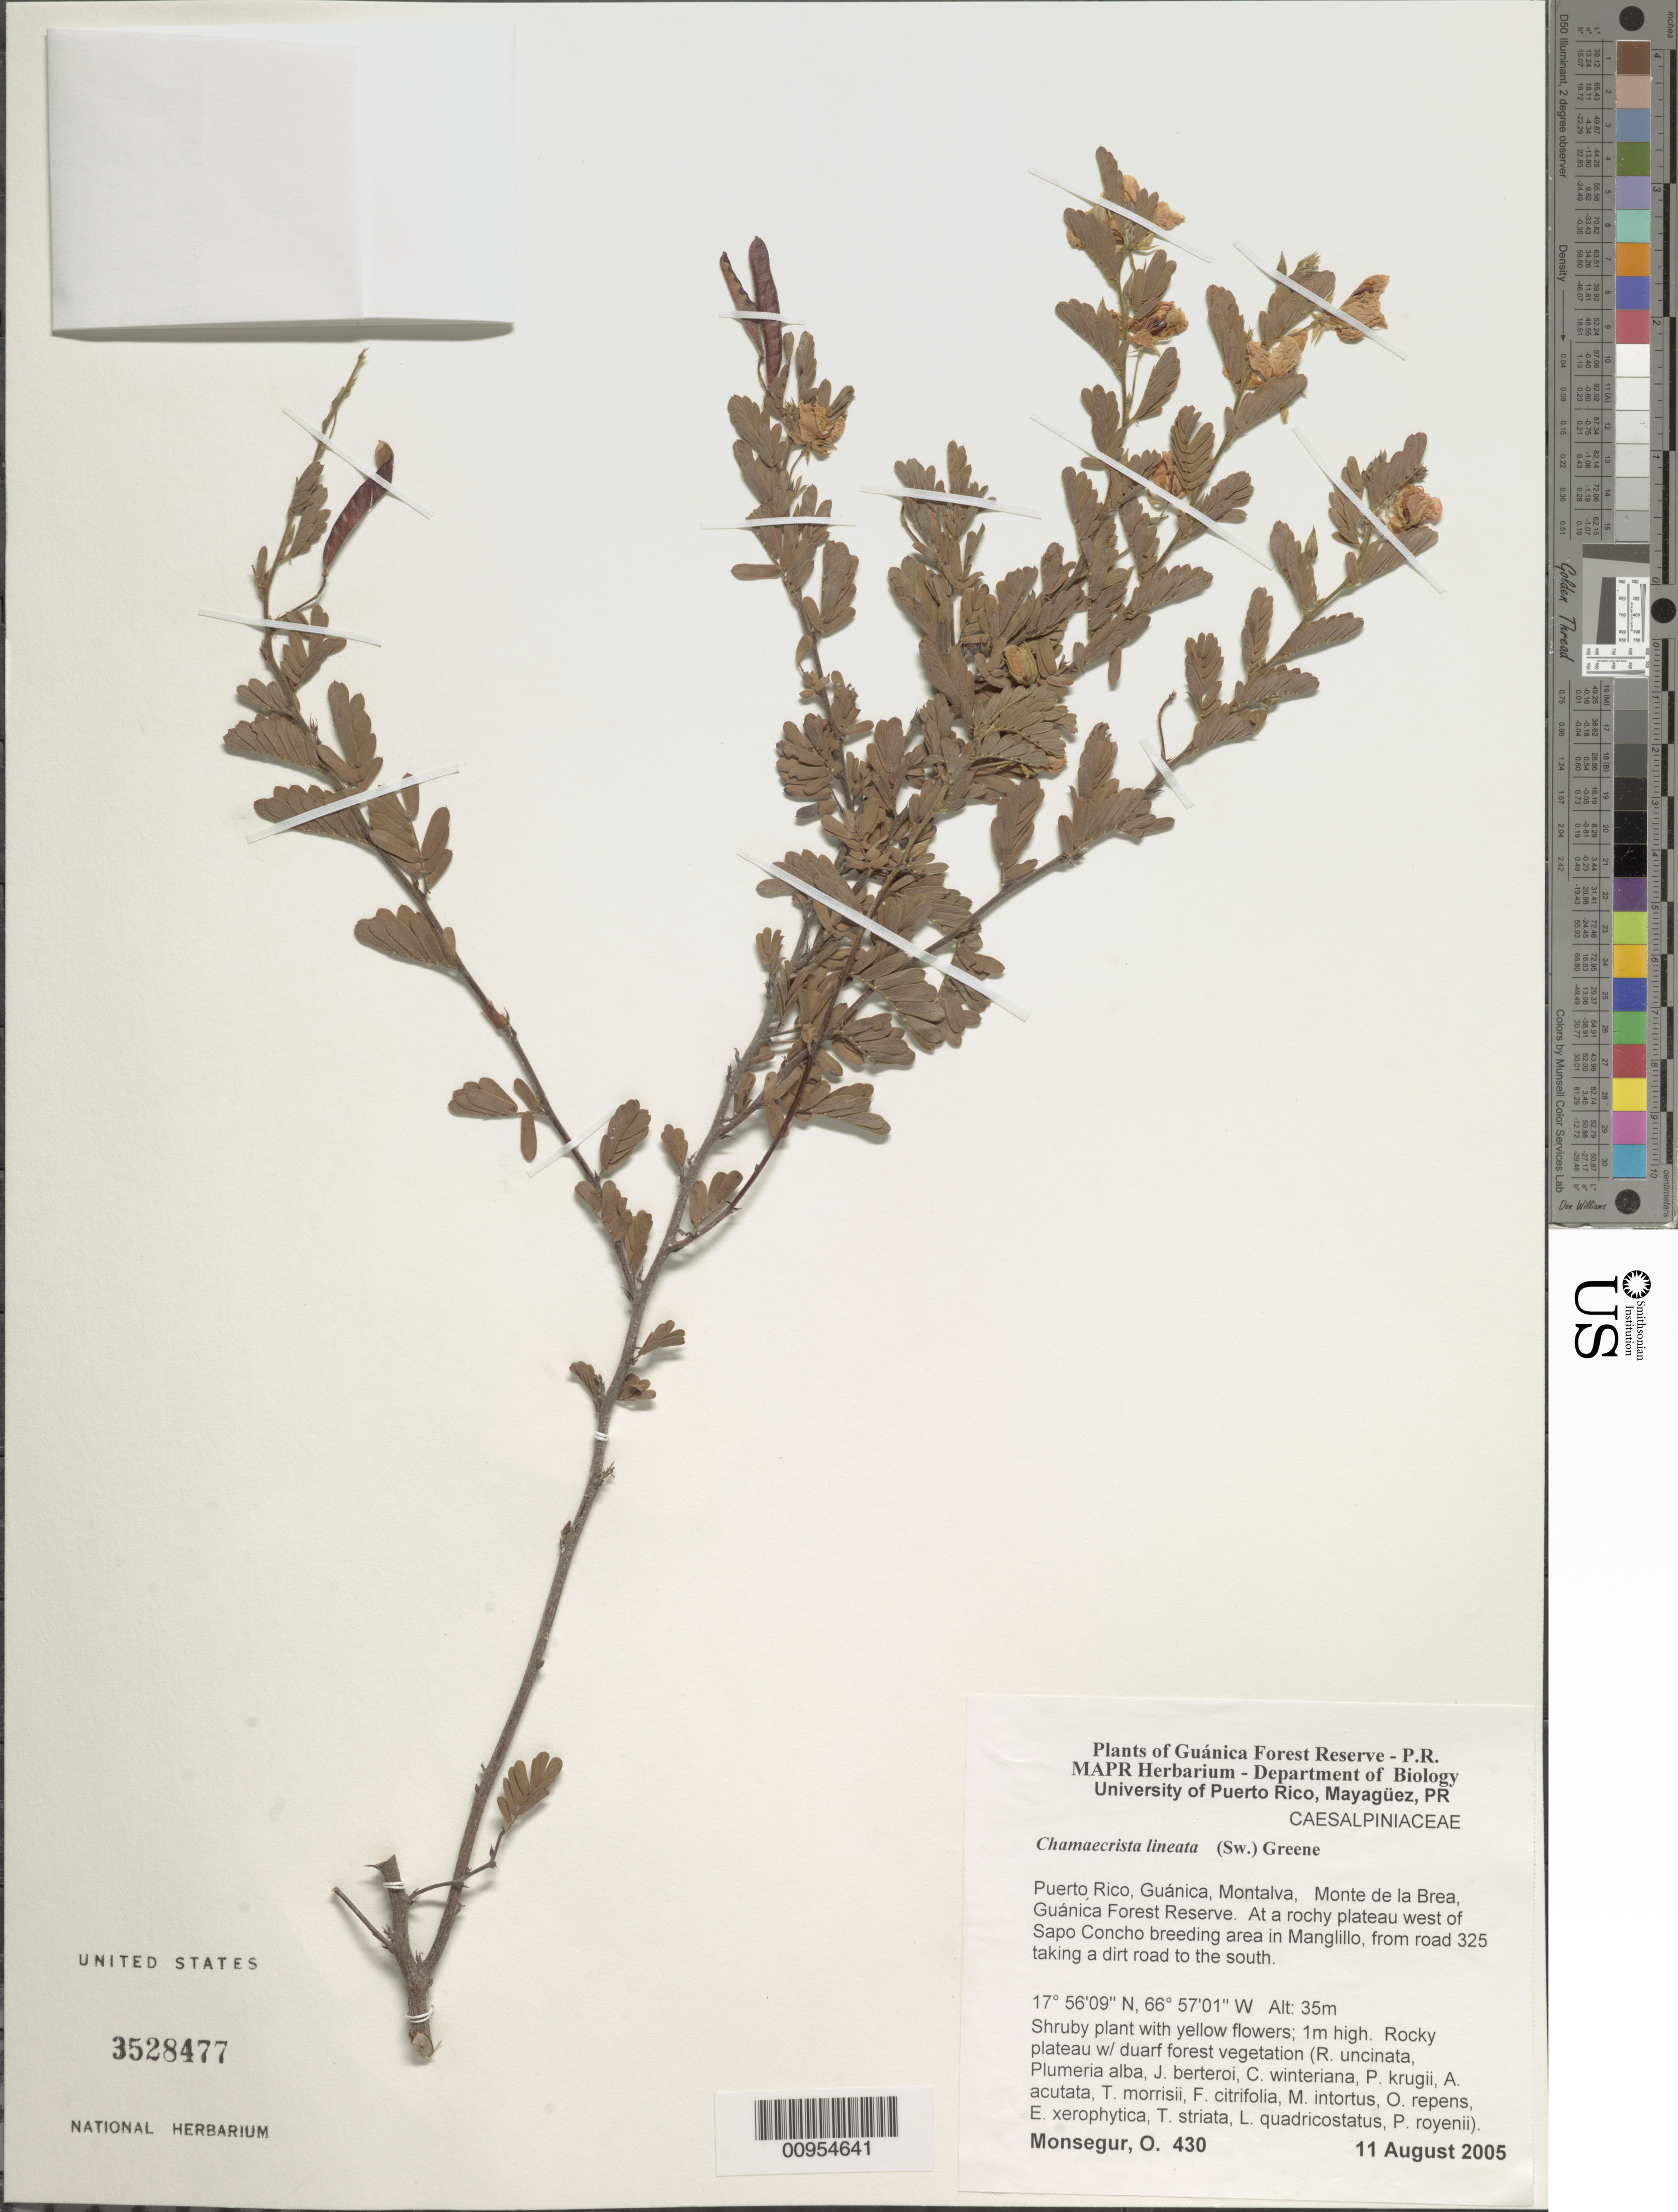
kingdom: Plantae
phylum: Tracheophyta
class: Magnoliopsida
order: Fabales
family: Fabaceae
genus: Chamaecrista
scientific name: Chamaecrista lineata var. lineata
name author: (Sw.) Greene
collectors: O. Monsegur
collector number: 430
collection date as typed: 11 Aug 2005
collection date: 2005-08-11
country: Puerto Rico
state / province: Guánica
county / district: Montalva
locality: Guánica Forest Reserve. Monte de la Brea, at a rocky plateau west of Sapo Concho breeding area in Manglillo, from road 325 taking a dirt road to the south.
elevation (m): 35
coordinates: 17.56089, 66.57007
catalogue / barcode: US 3528477